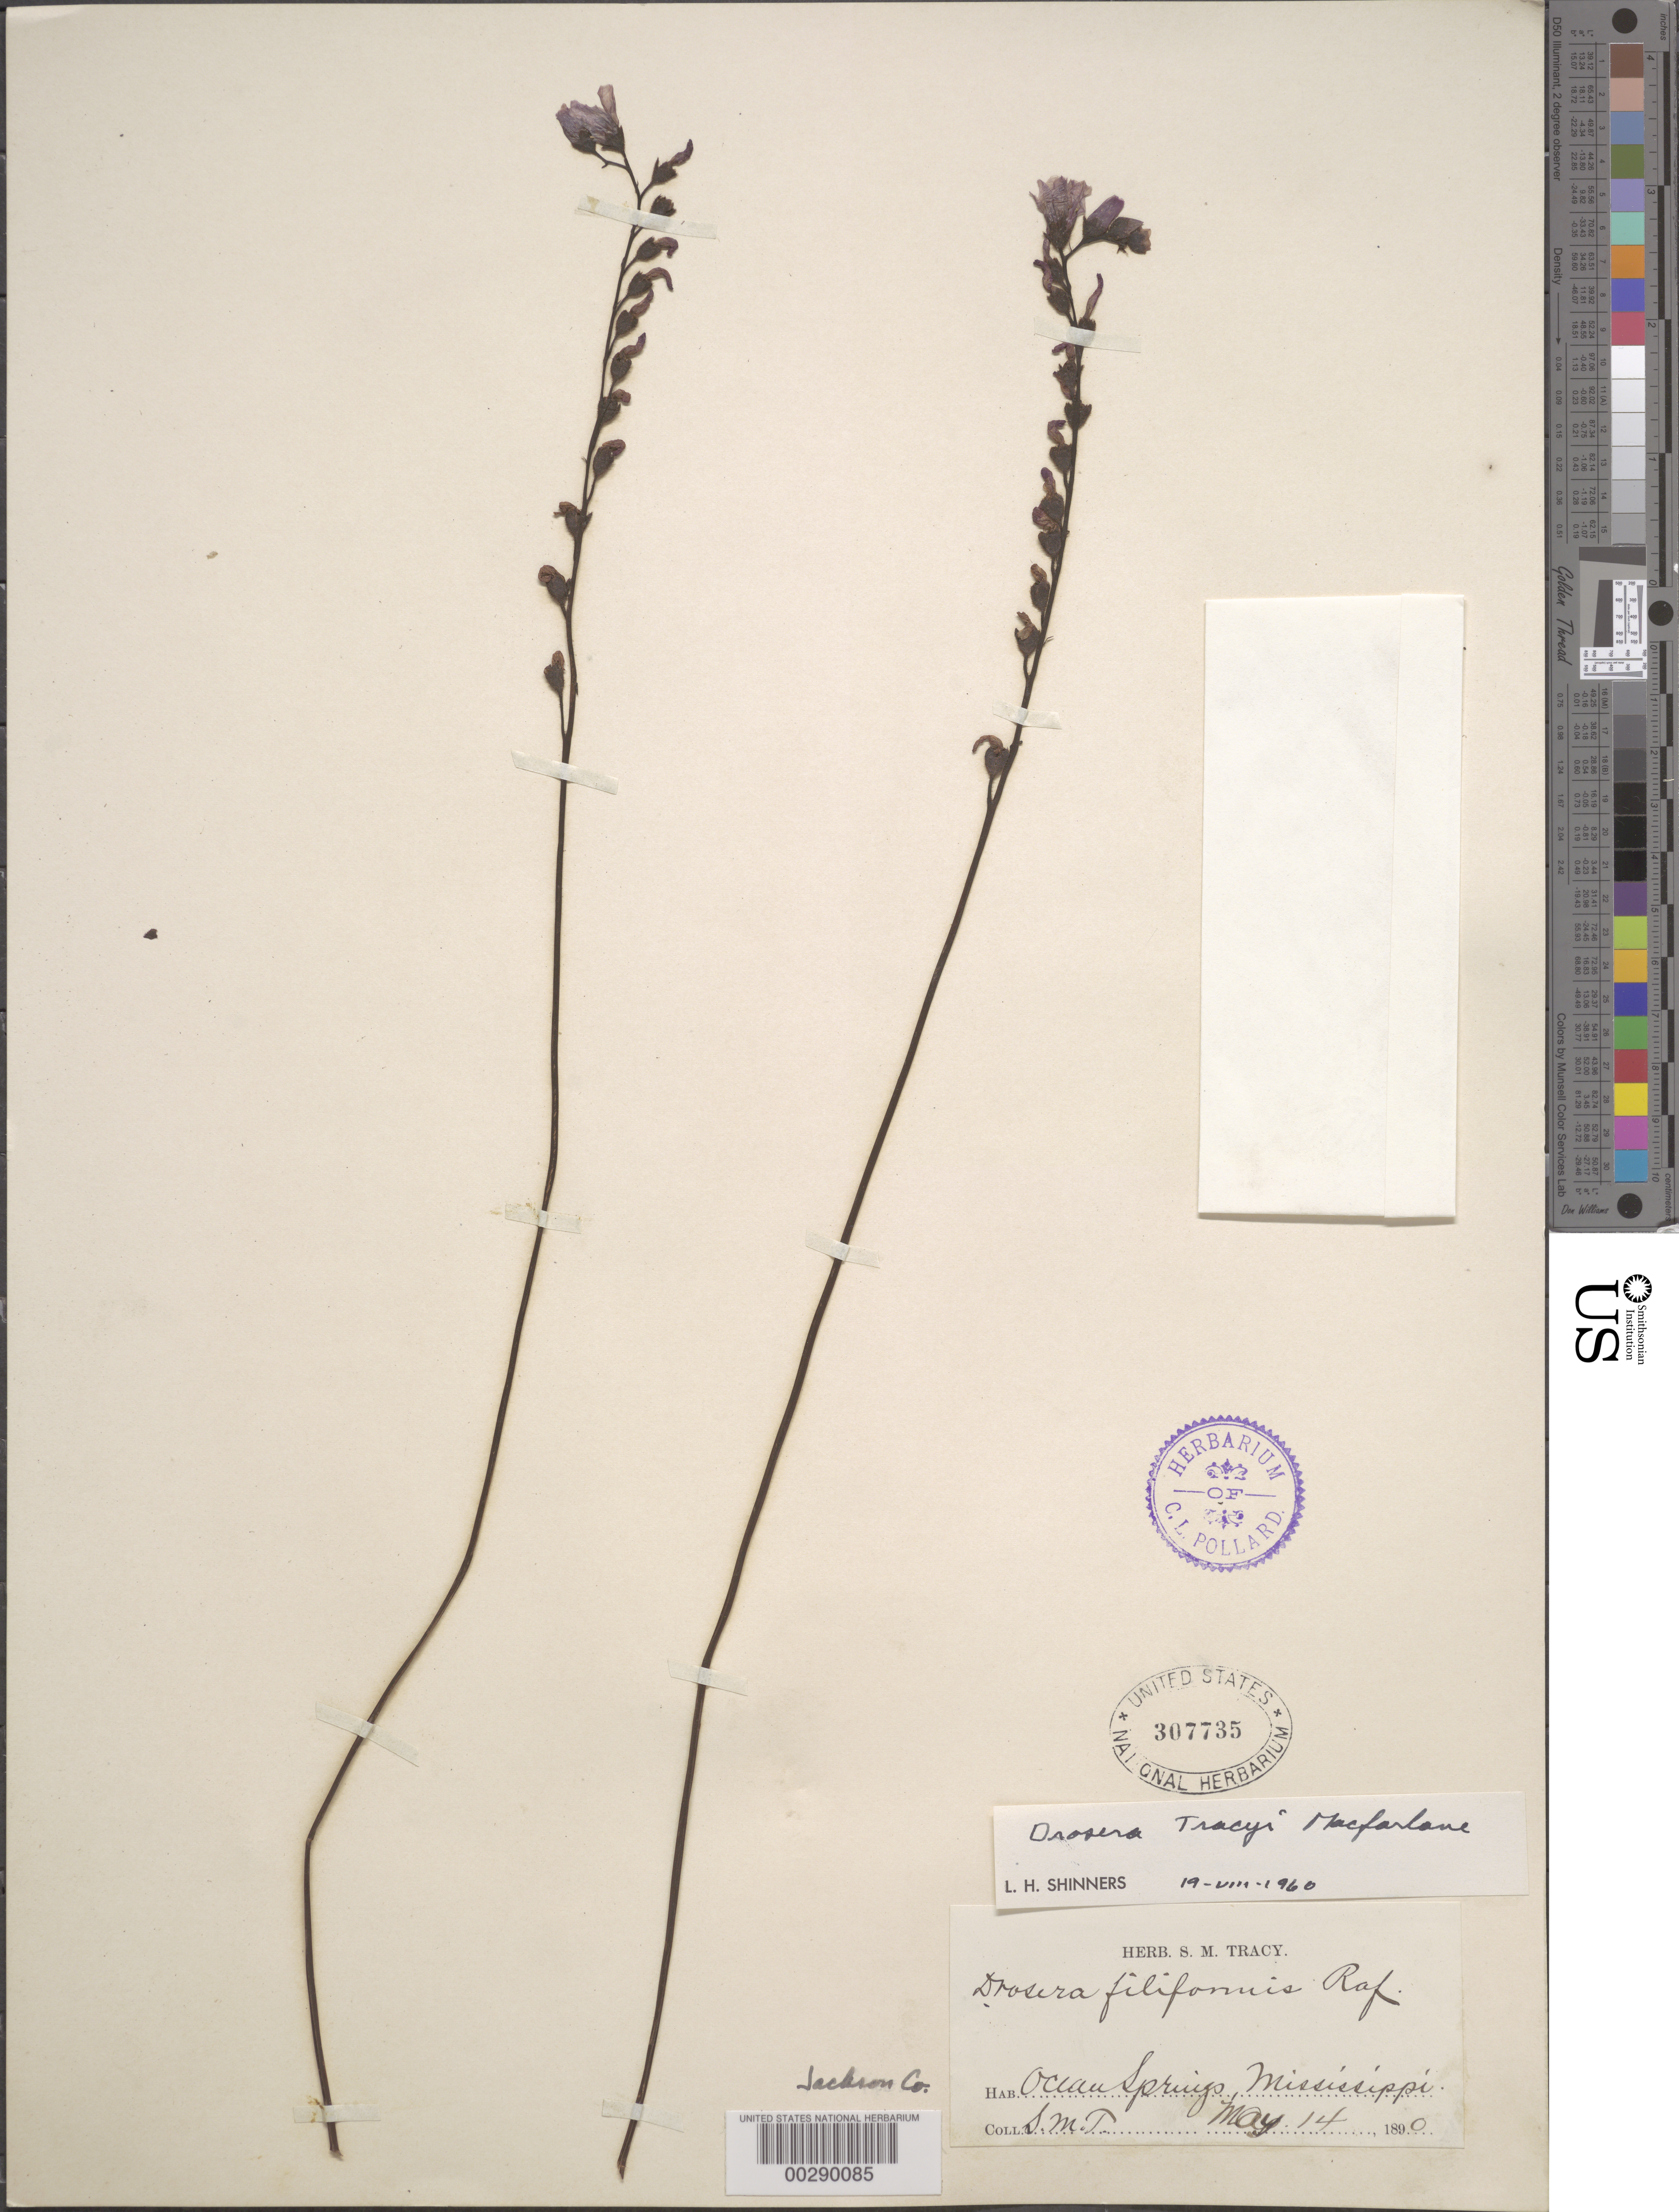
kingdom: Plantae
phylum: Tracheophyta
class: Magnoliopsida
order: Caryophyllales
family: Droseraceae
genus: Drosera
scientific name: Drosera tracyi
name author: Macfarl.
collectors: S. M. Tracy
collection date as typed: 14 May 1890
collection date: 1890-05-14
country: United States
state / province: Mississippi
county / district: Jackson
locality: Ocean springs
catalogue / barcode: US 307735